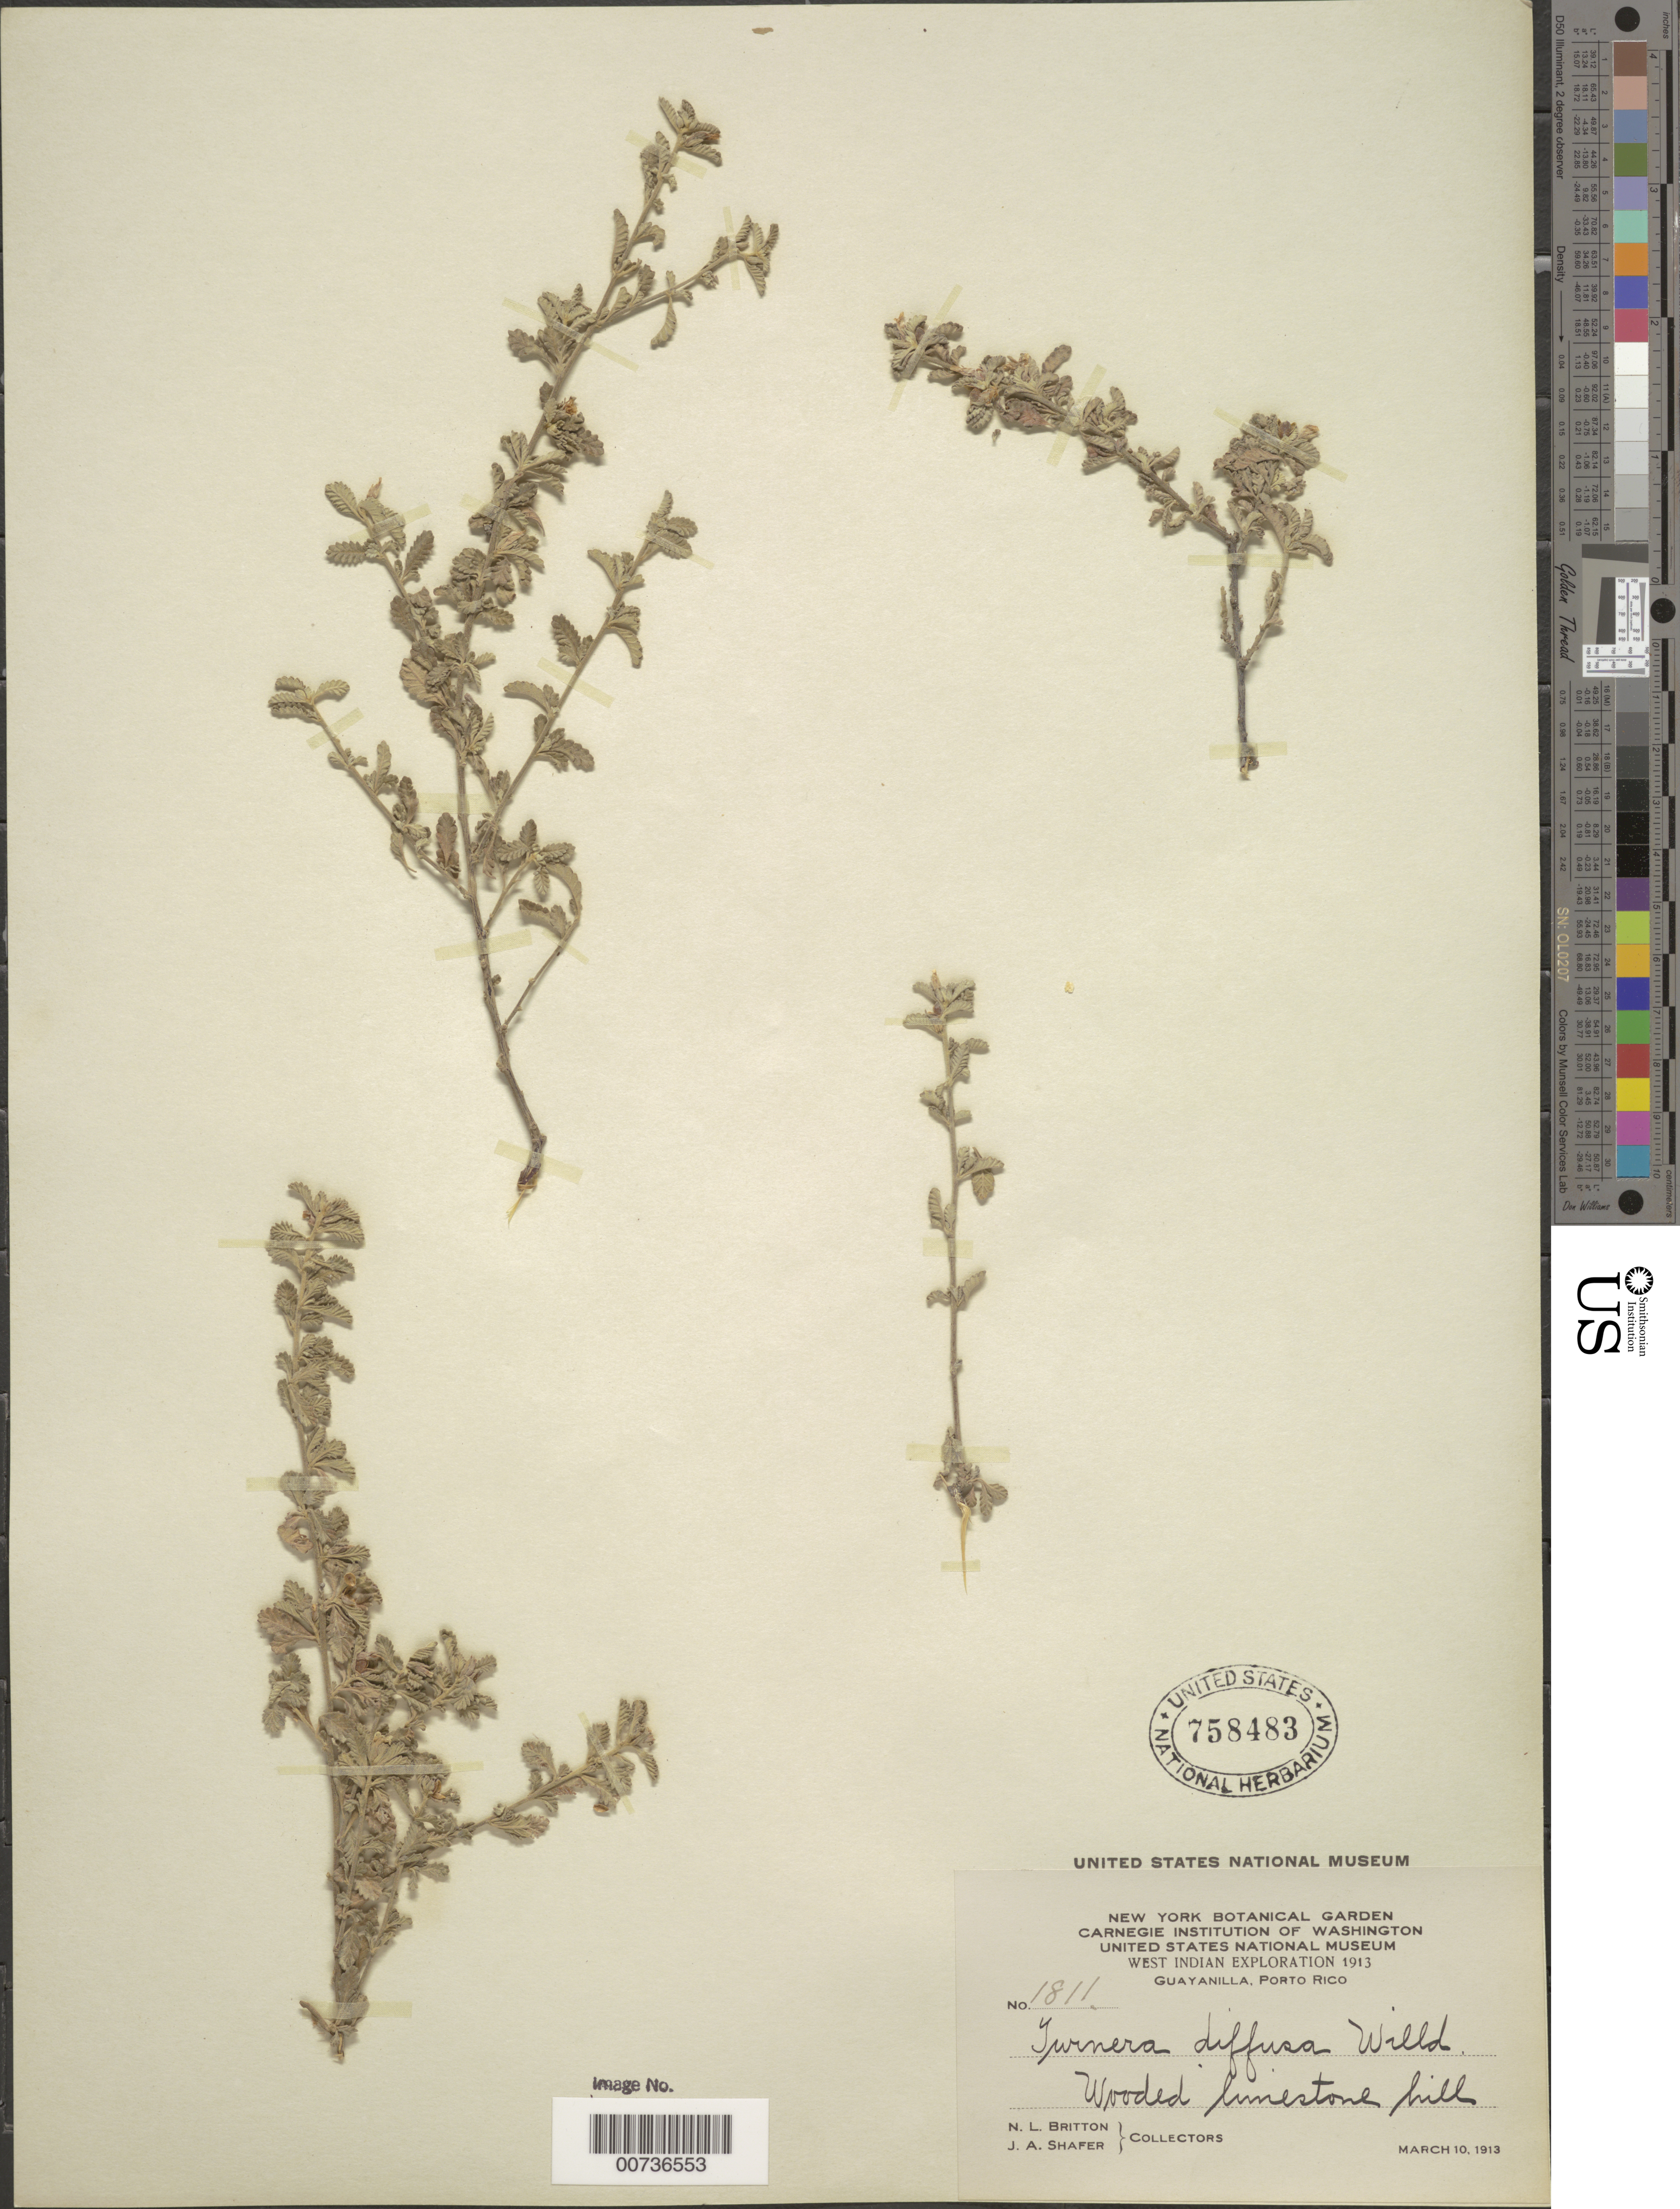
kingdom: Plantae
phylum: Tracheophyta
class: Magnoliopsida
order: Malpighiales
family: Turneraceae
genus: Turnera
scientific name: Turnera diffusa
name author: Willd. ex Schult.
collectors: N. Britton & J. A. Shafer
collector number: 1811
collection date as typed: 10 Mar 1913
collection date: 1913-03-10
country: Puerto Rico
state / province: Guayanilla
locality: Guayanilla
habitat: Wooded limestone hill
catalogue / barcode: US 758483